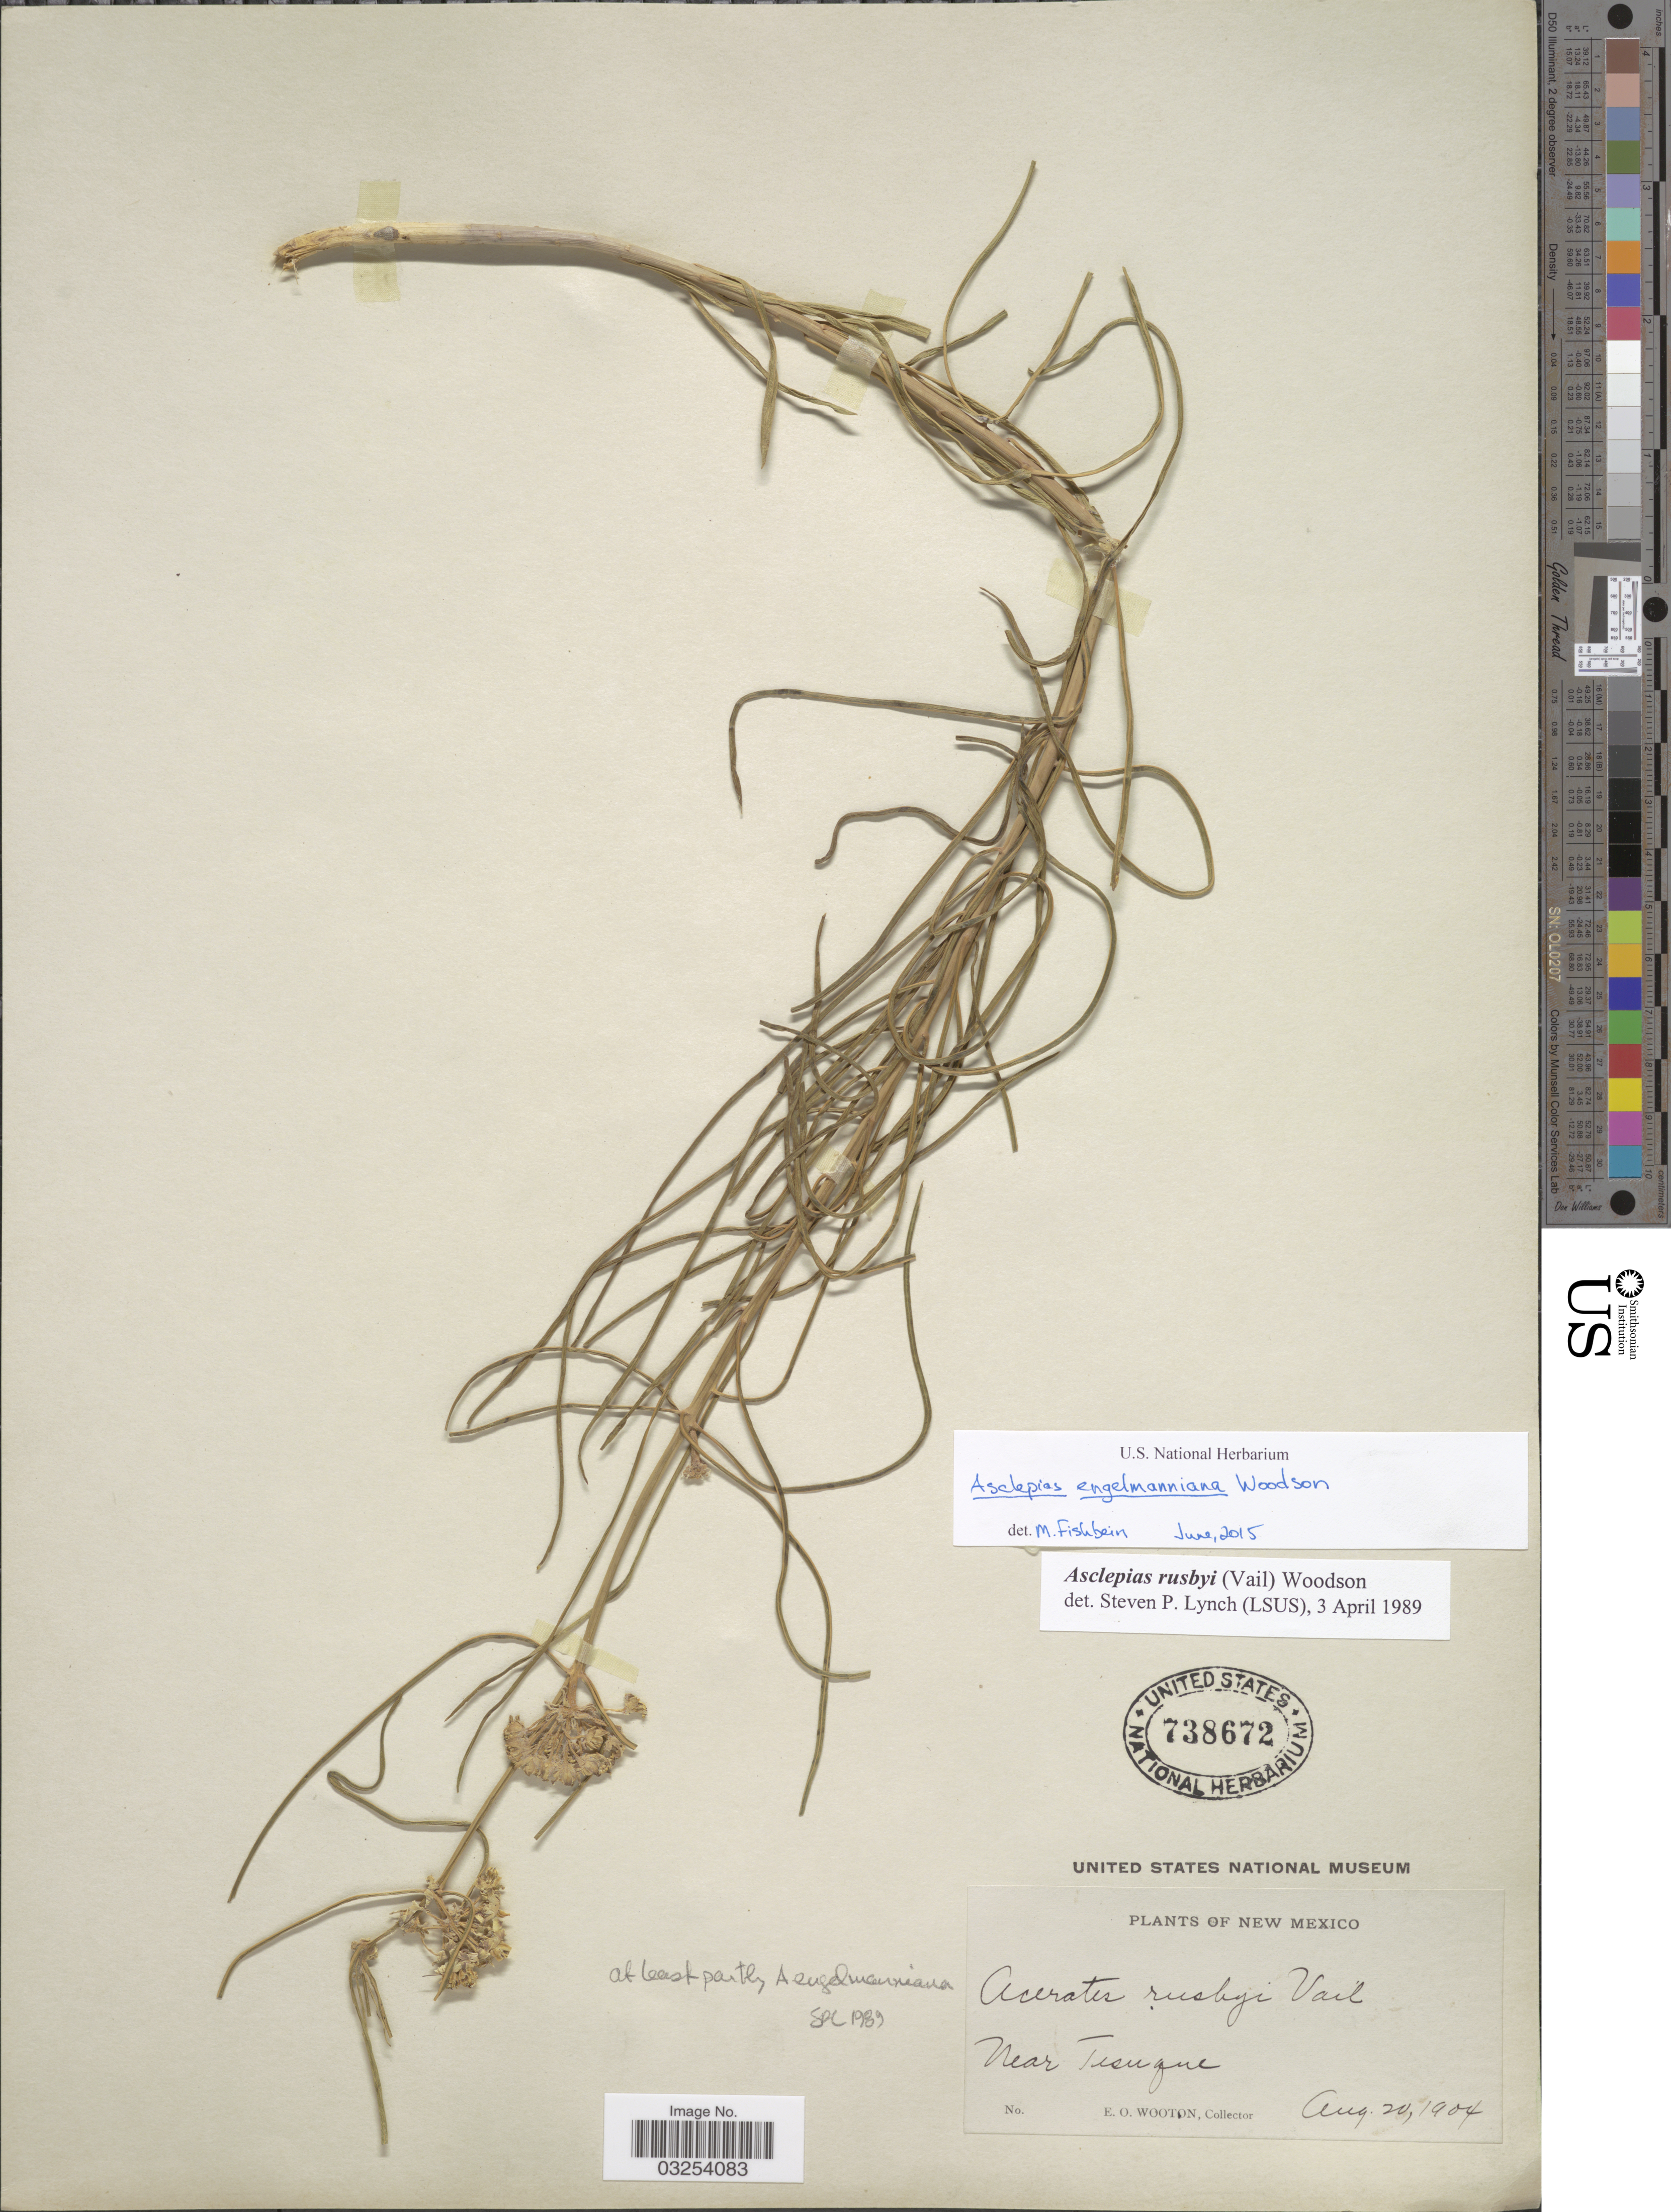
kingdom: Plantae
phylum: Tracheophyta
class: Magnoliopsida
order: Gentianales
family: Apocynaceae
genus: Asclepias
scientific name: Asclepias engelmanniana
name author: Woodson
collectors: E. O. Wooton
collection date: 1904-08-20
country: United States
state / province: New Mexico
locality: Near Tesuque.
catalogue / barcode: US 738672